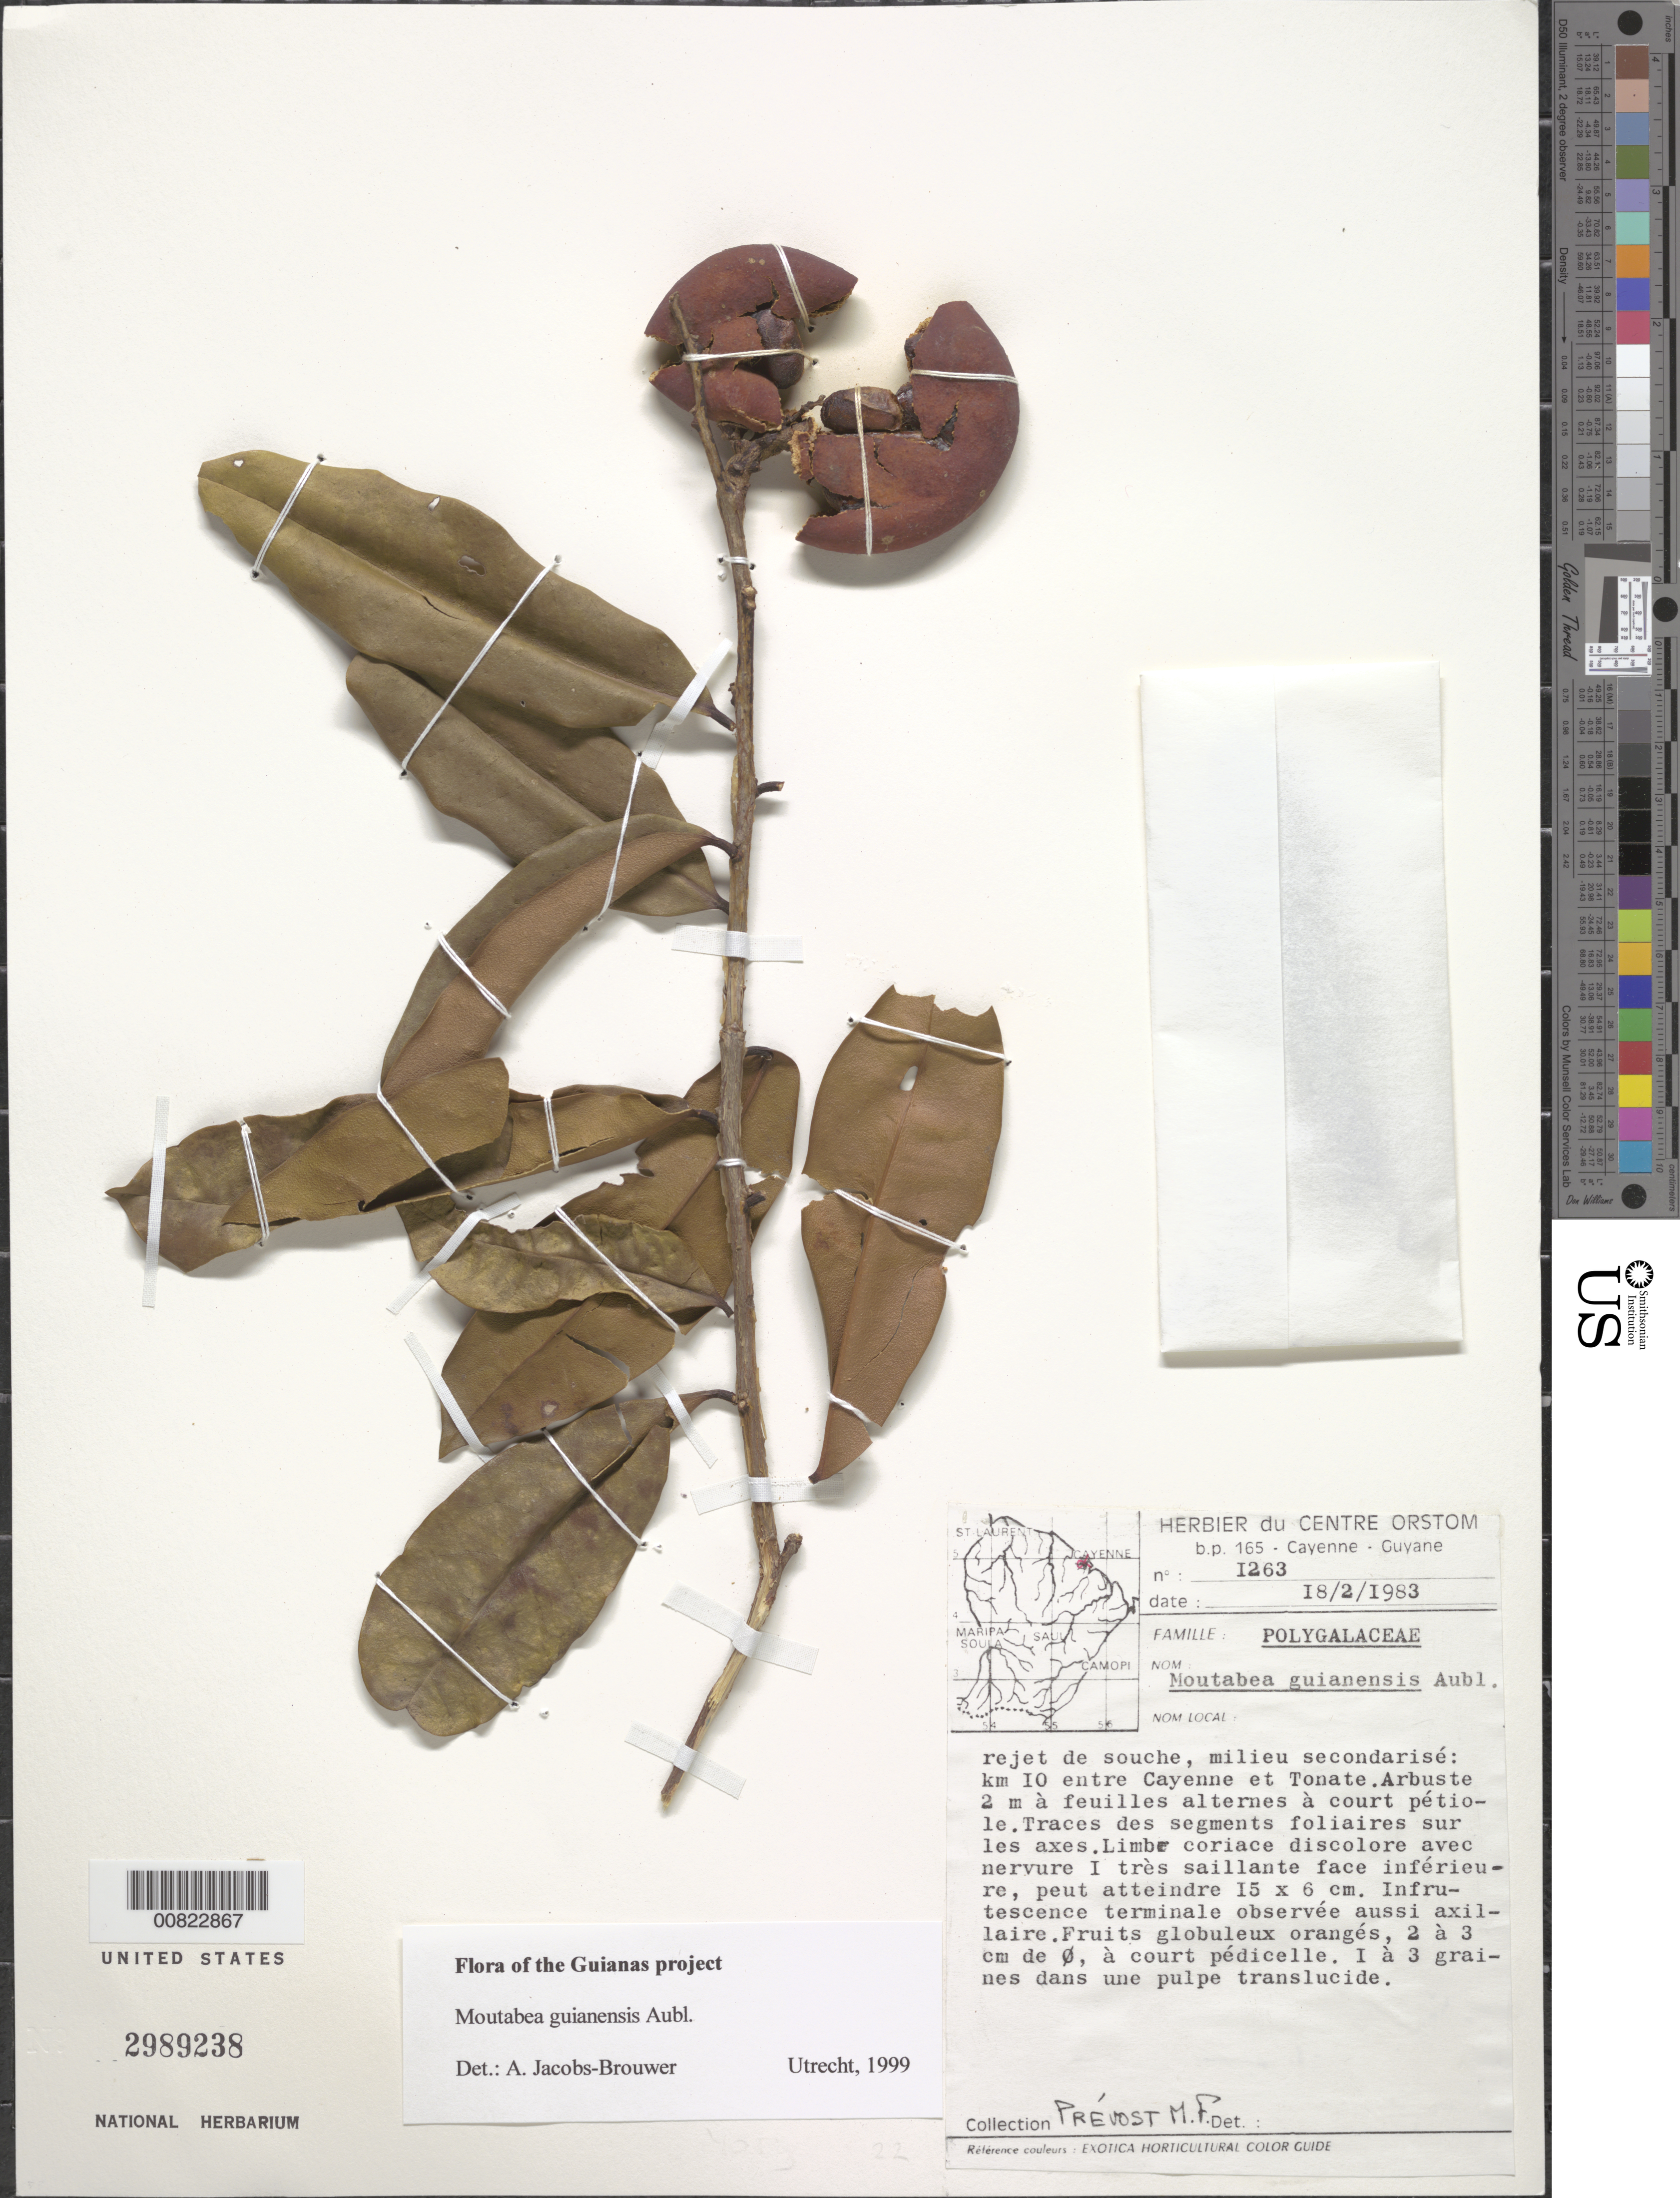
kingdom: Plantae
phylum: Tracheophyta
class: Magnoliopsida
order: Fabales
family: Polygalaceae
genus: Moutabea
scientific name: Moutabea guianensis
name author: Aubl.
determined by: Jacobs-Brouwer, A.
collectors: M.-F. Prévost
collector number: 1263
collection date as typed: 18-Feb-83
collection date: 1983-02-18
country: French Guiana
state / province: Cayenne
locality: Cayenne to Tonate, km 10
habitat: Rejet de souche, milieu secondarise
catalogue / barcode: US 2989238